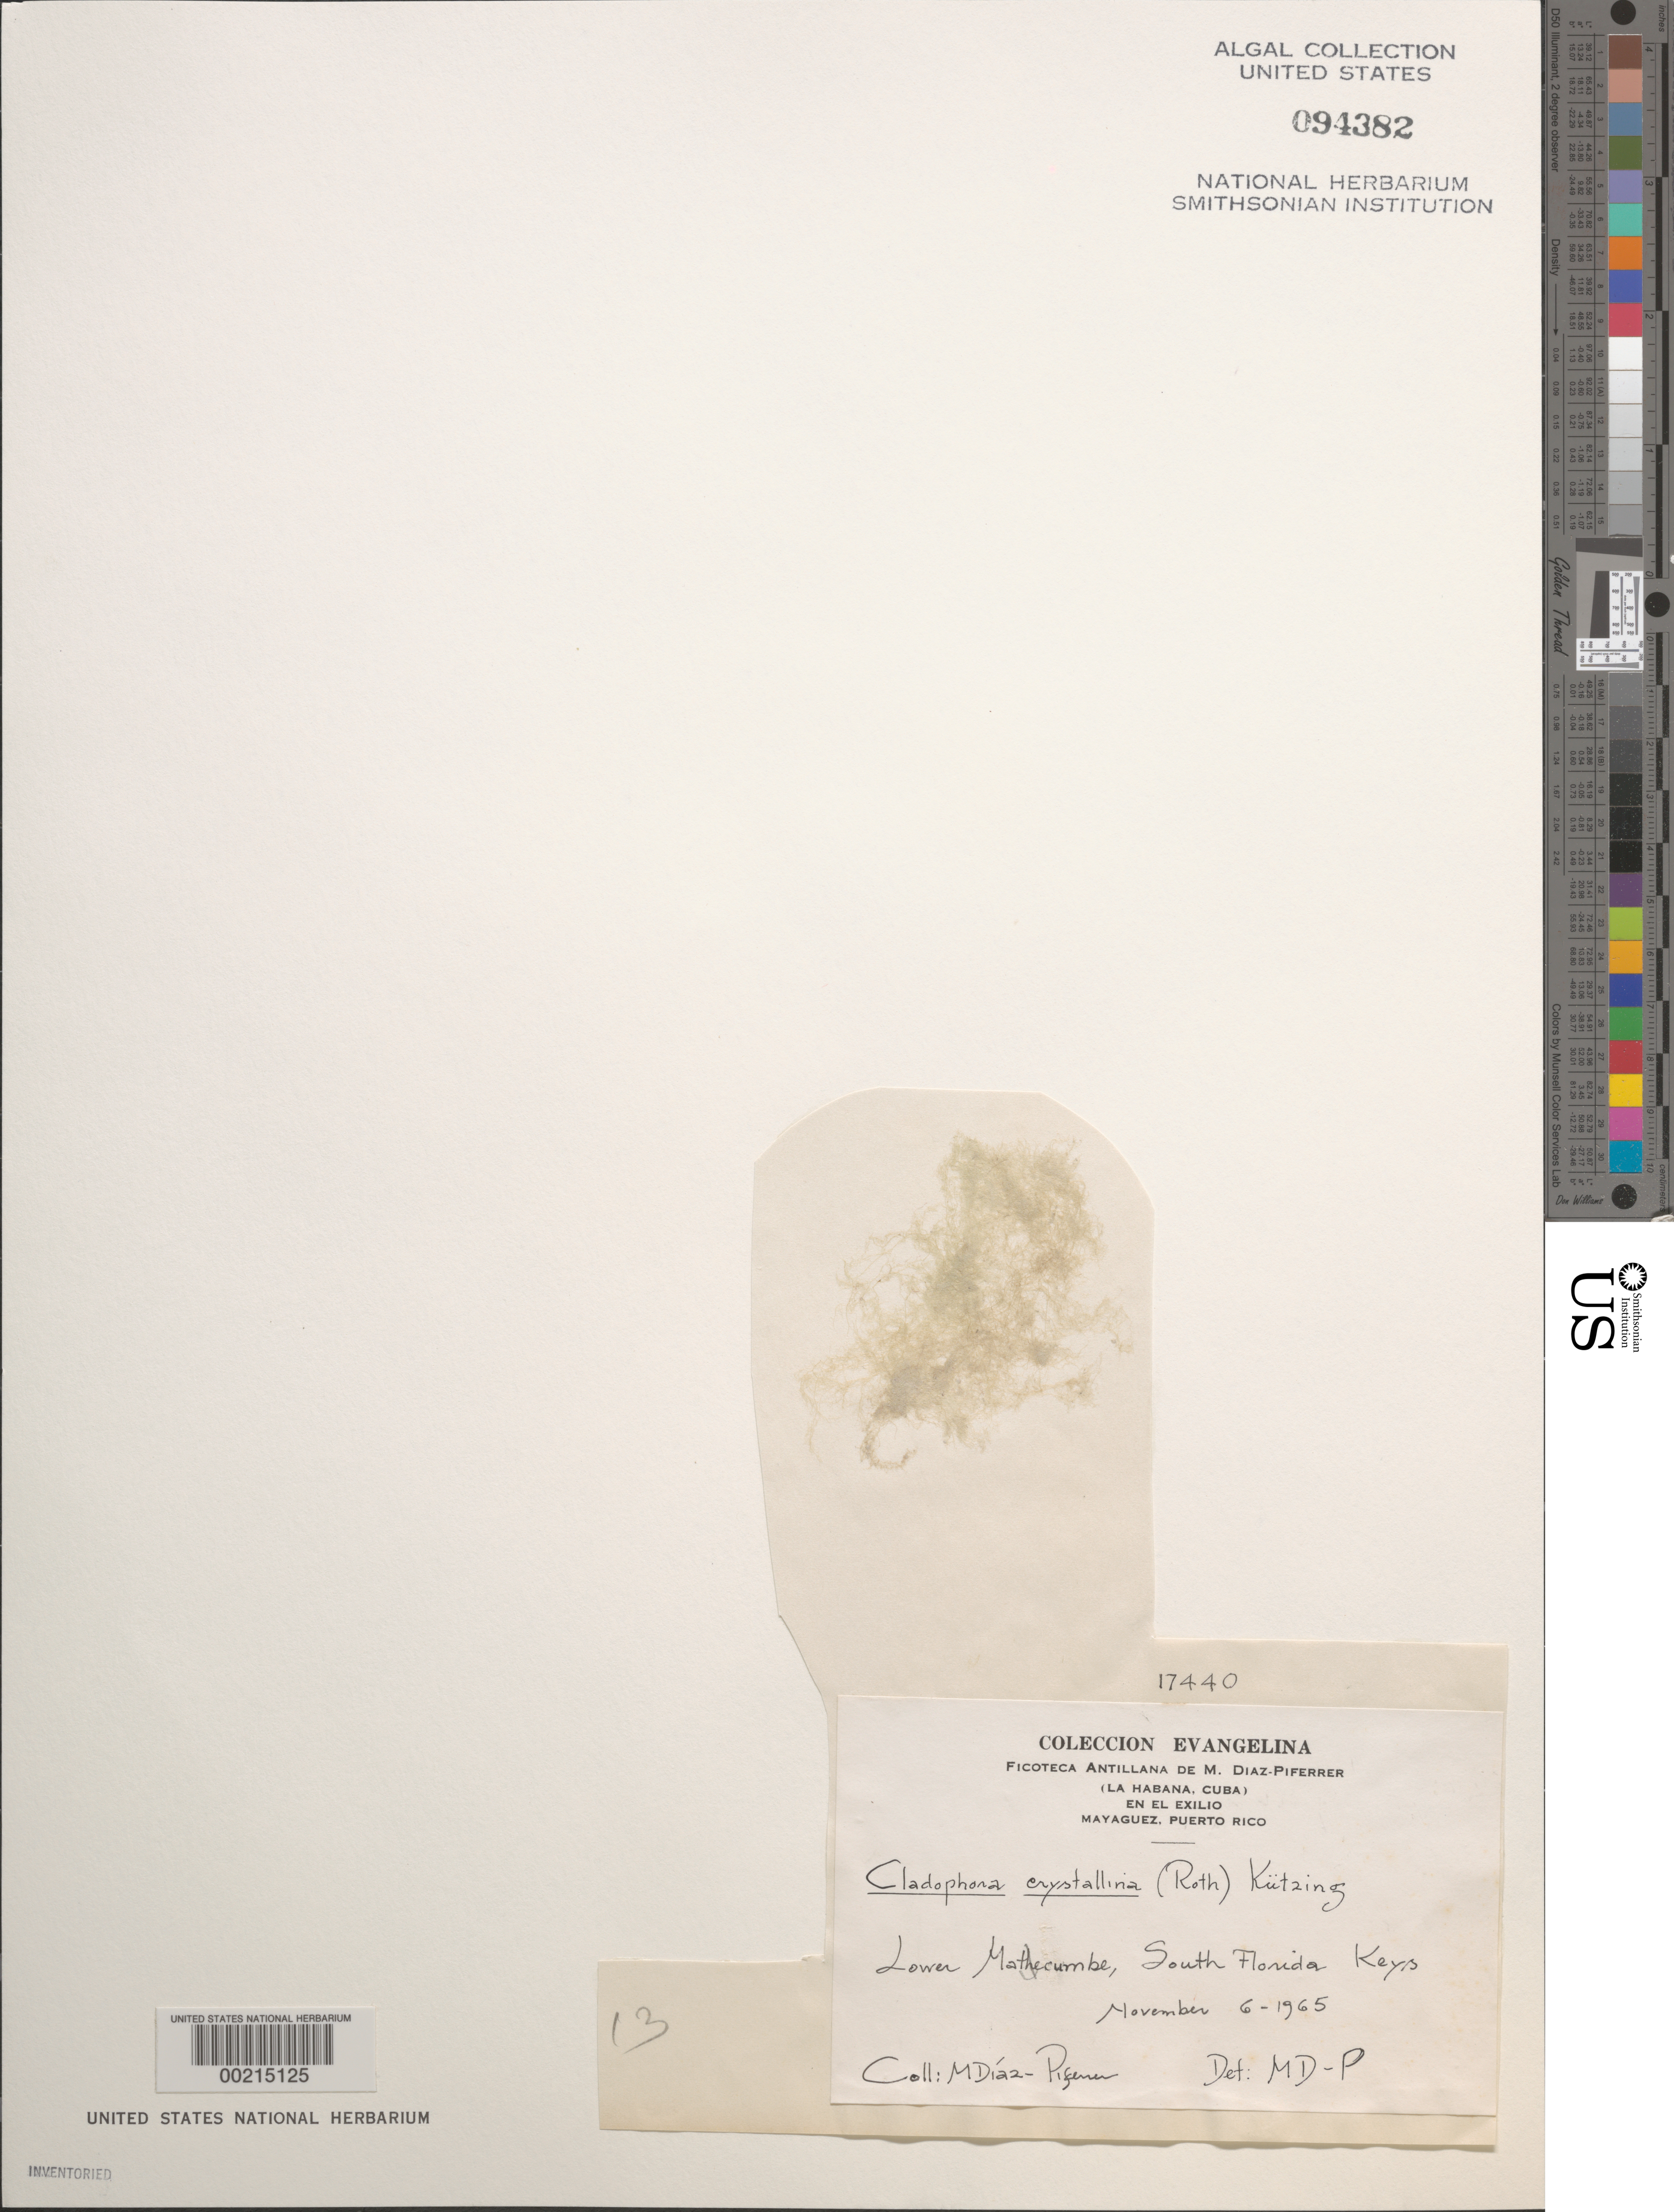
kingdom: Plantae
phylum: Chlorophyta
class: Ulvophyceae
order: Cladophorales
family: Cladophoraceae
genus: Cladophora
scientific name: Cladophora crystallina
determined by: Diaz-Piferrer, M.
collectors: M. Diaz-Piferrer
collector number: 17440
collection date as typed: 06 Nov 1965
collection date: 1965-11-06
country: United States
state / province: Florida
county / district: Monroe County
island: Lower Matecumbe Key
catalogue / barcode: US 94382